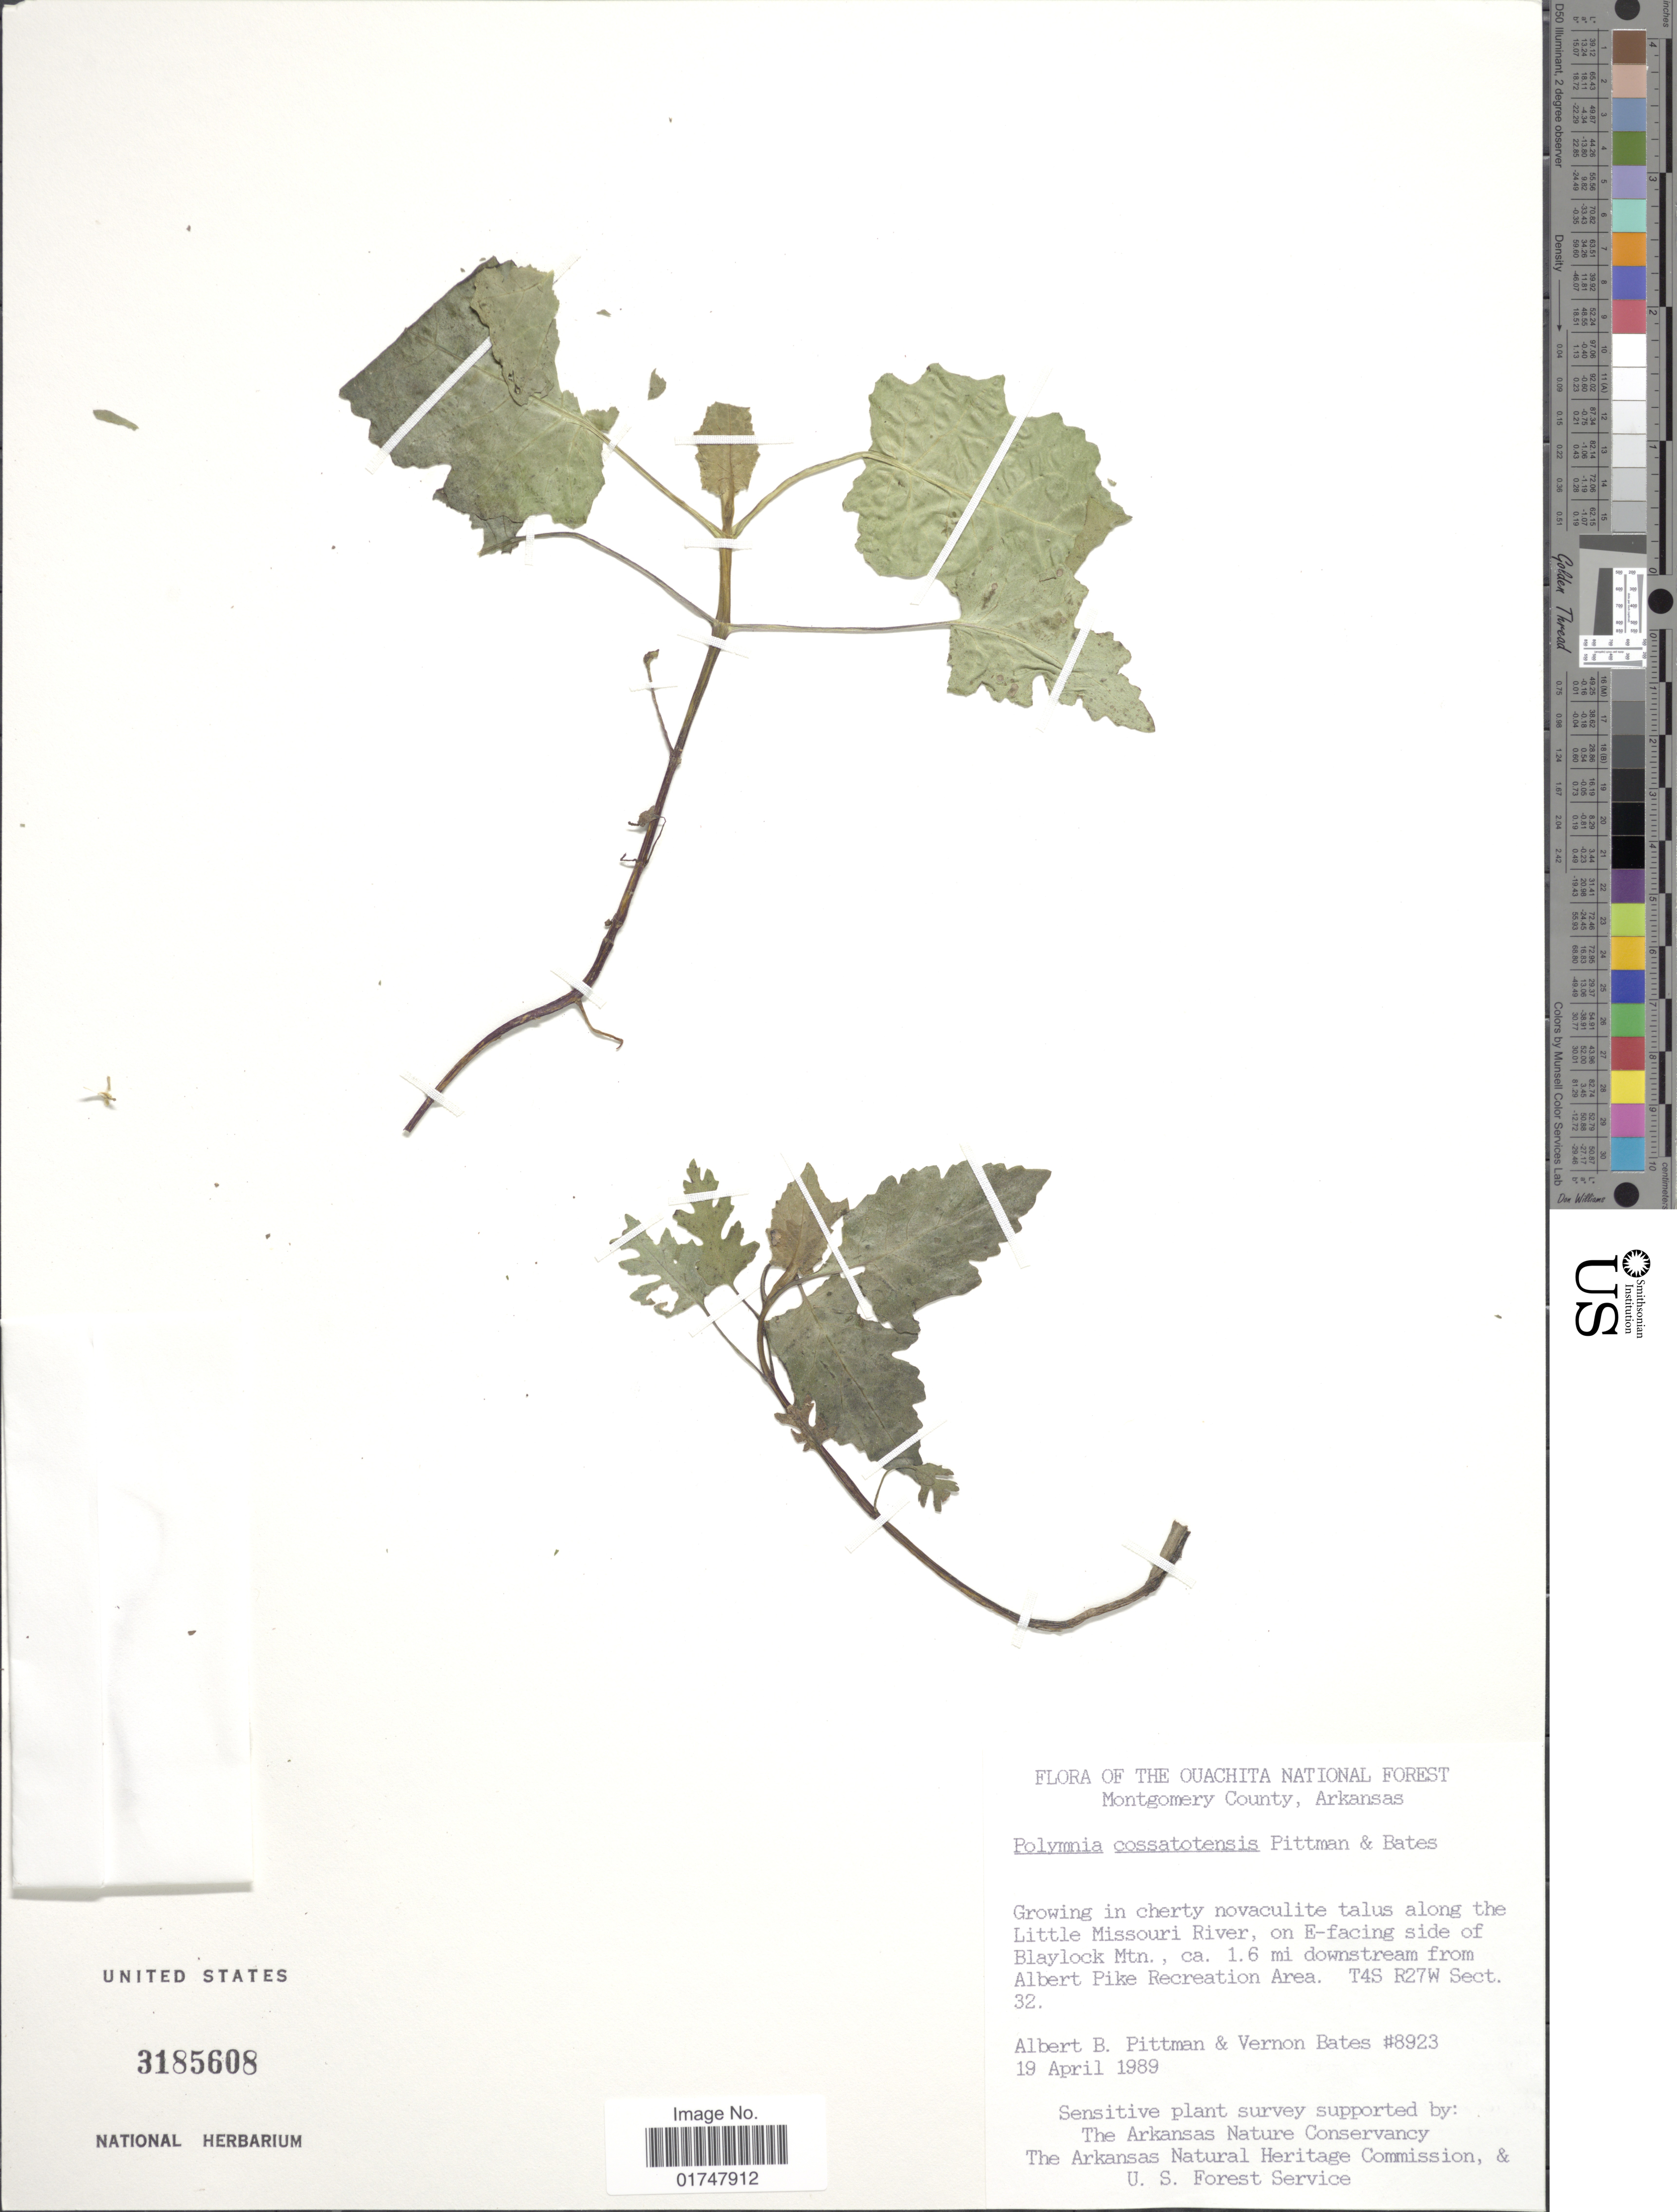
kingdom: Plantae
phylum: Tracheophyta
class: Magnoliopsida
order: Asterales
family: Asteraceae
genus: Polymnia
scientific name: Polymnia cossatotensis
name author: Pittman & V.M. Bates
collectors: A. B. Pittman & V. Bates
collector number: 8923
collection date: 1989-04-19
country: United States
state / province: Arkansas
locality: Montgomery County, along the Little Missouri River, on E-facing side of Blaylock Mtn., ca. 1.6 mi downstream from Albert Pike Recreation Area. T4S R27W Sect. 32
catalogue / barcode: US 3185608